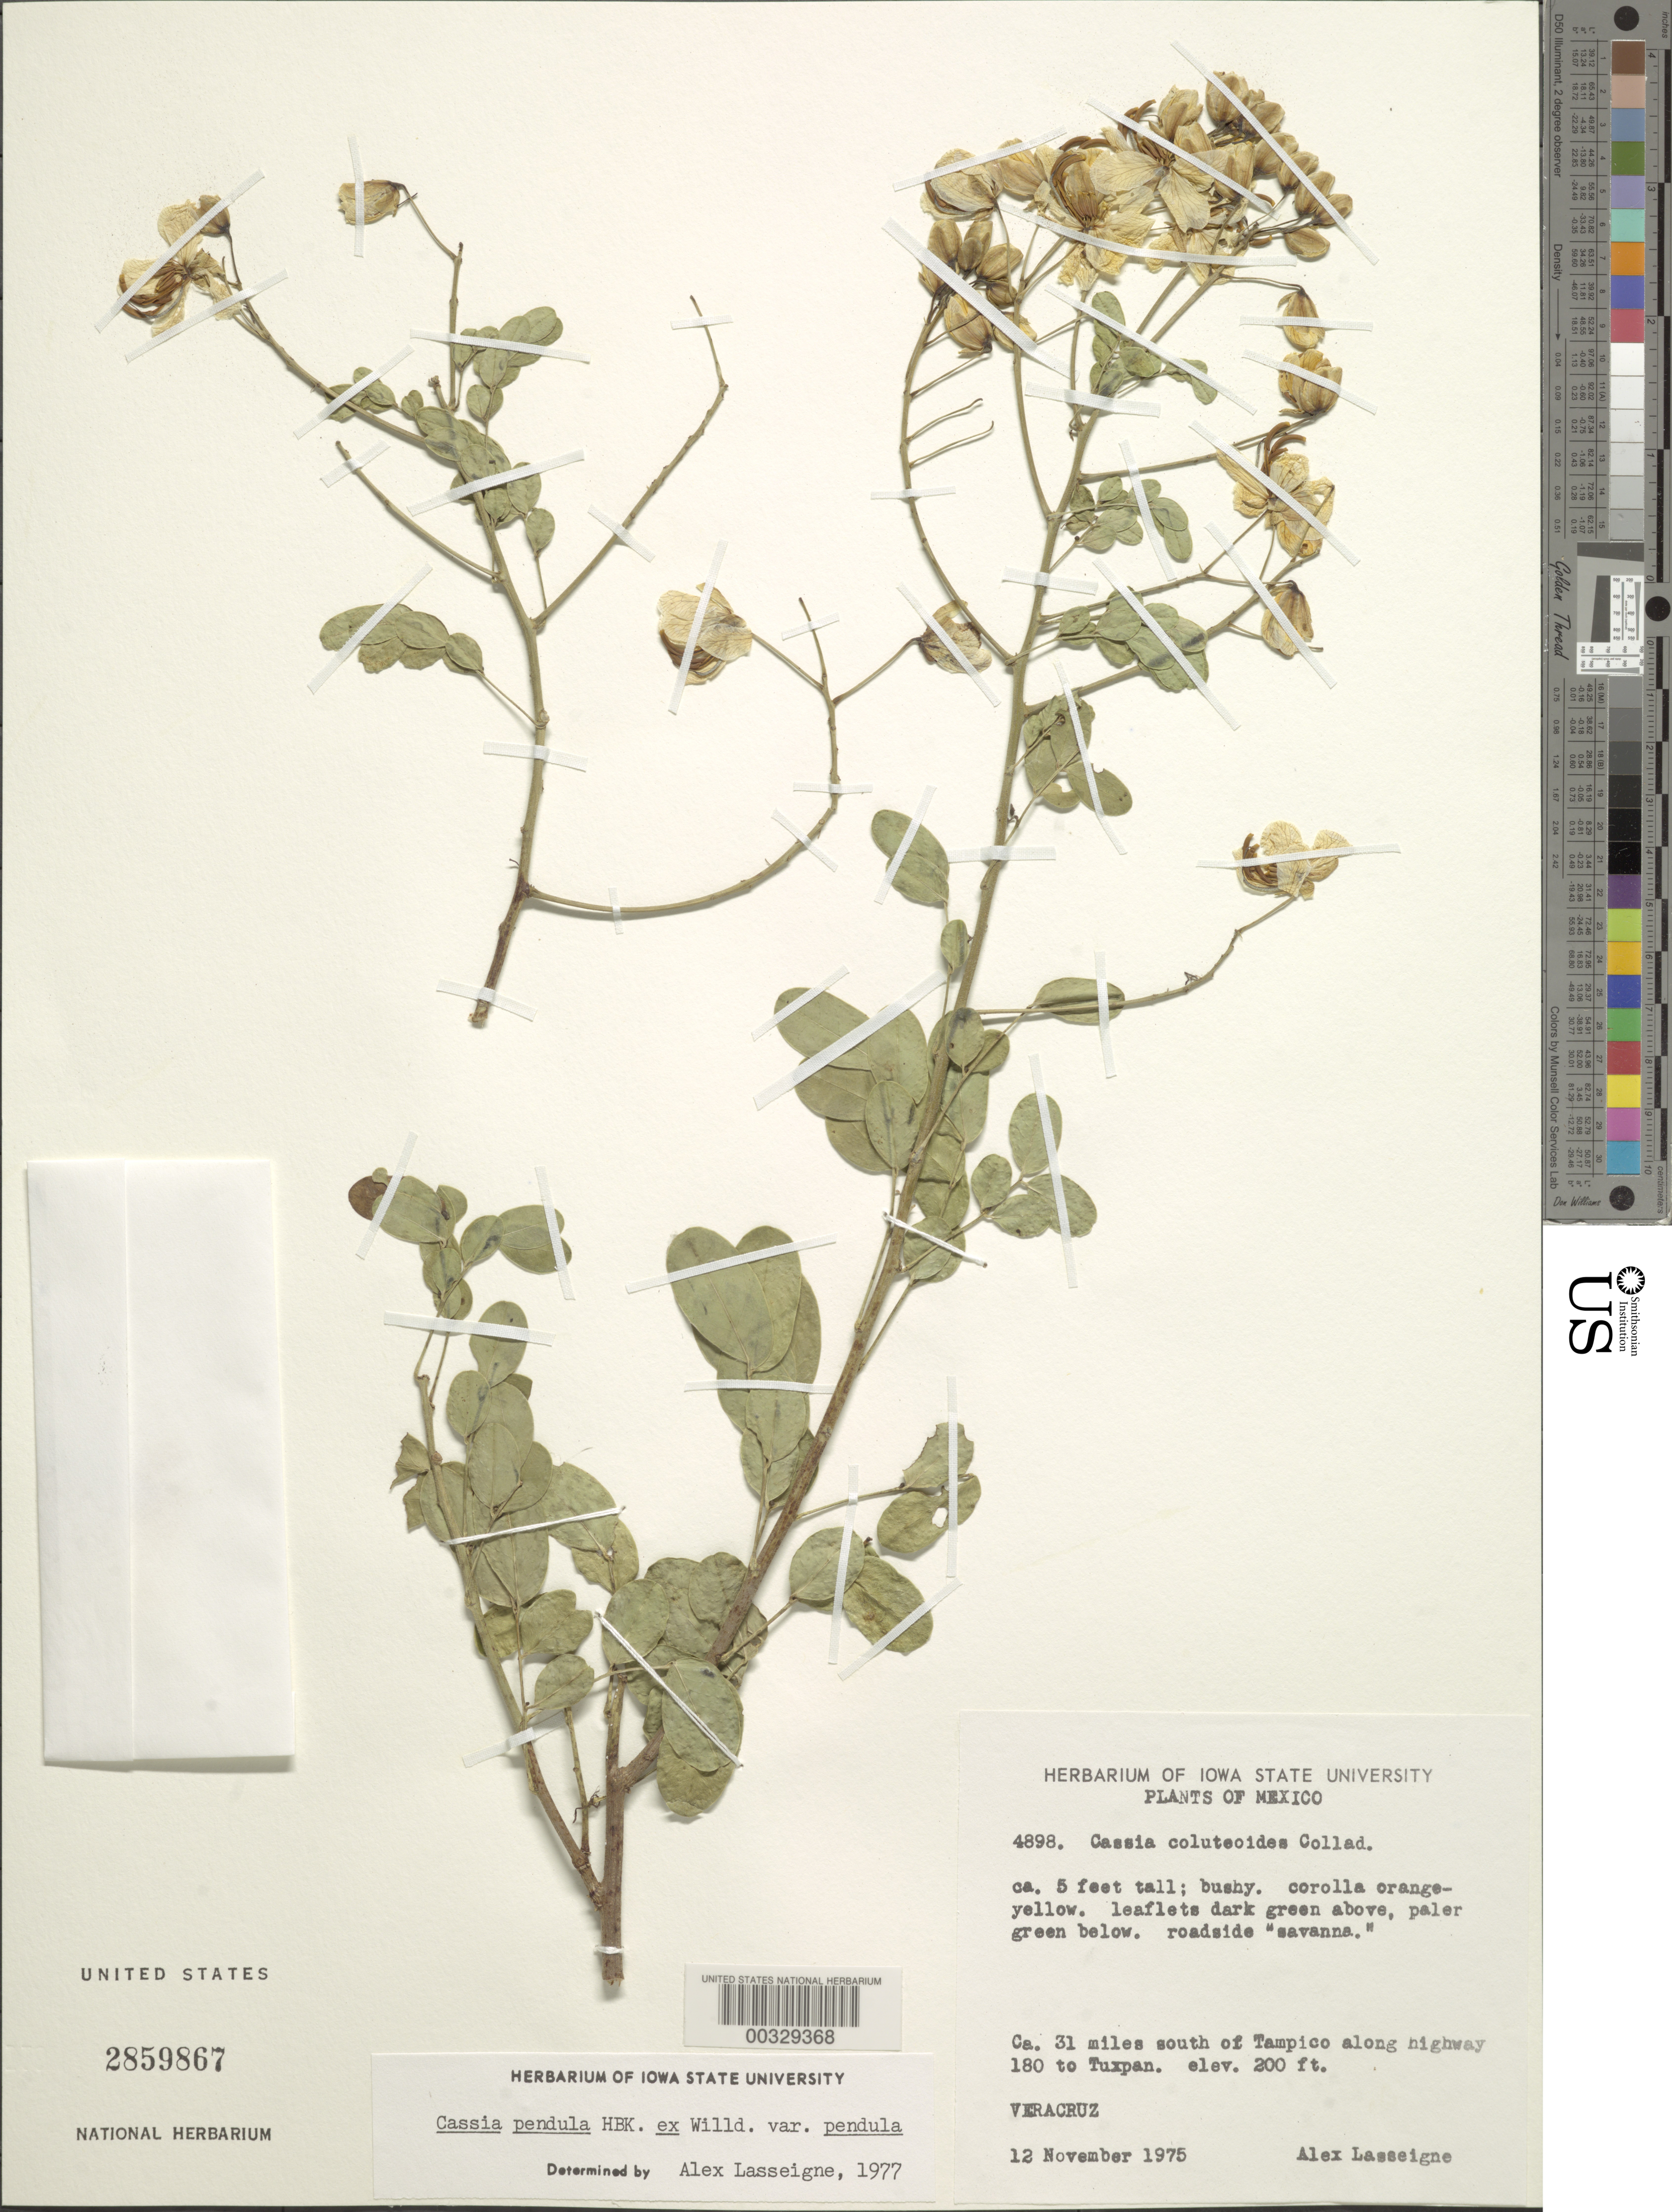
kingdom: Plantae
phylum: Tracheophyta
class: Magnoliopsida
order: Fabales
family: Fabaceae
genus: Senna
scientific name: Senna pendula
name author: (Humb. & Bonpl. ex Willd.) H.S. Irwin & Barneby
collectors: A. Lasseigne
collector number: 4898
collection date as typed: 12 Nov 1975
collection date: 1975-11-12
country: Mexico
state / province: Veracruz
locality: Ca 31 mi S of tampico along highway 180 to Tuxpan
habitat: Roadside "savanna"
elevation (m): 61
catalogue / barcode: US 2859867